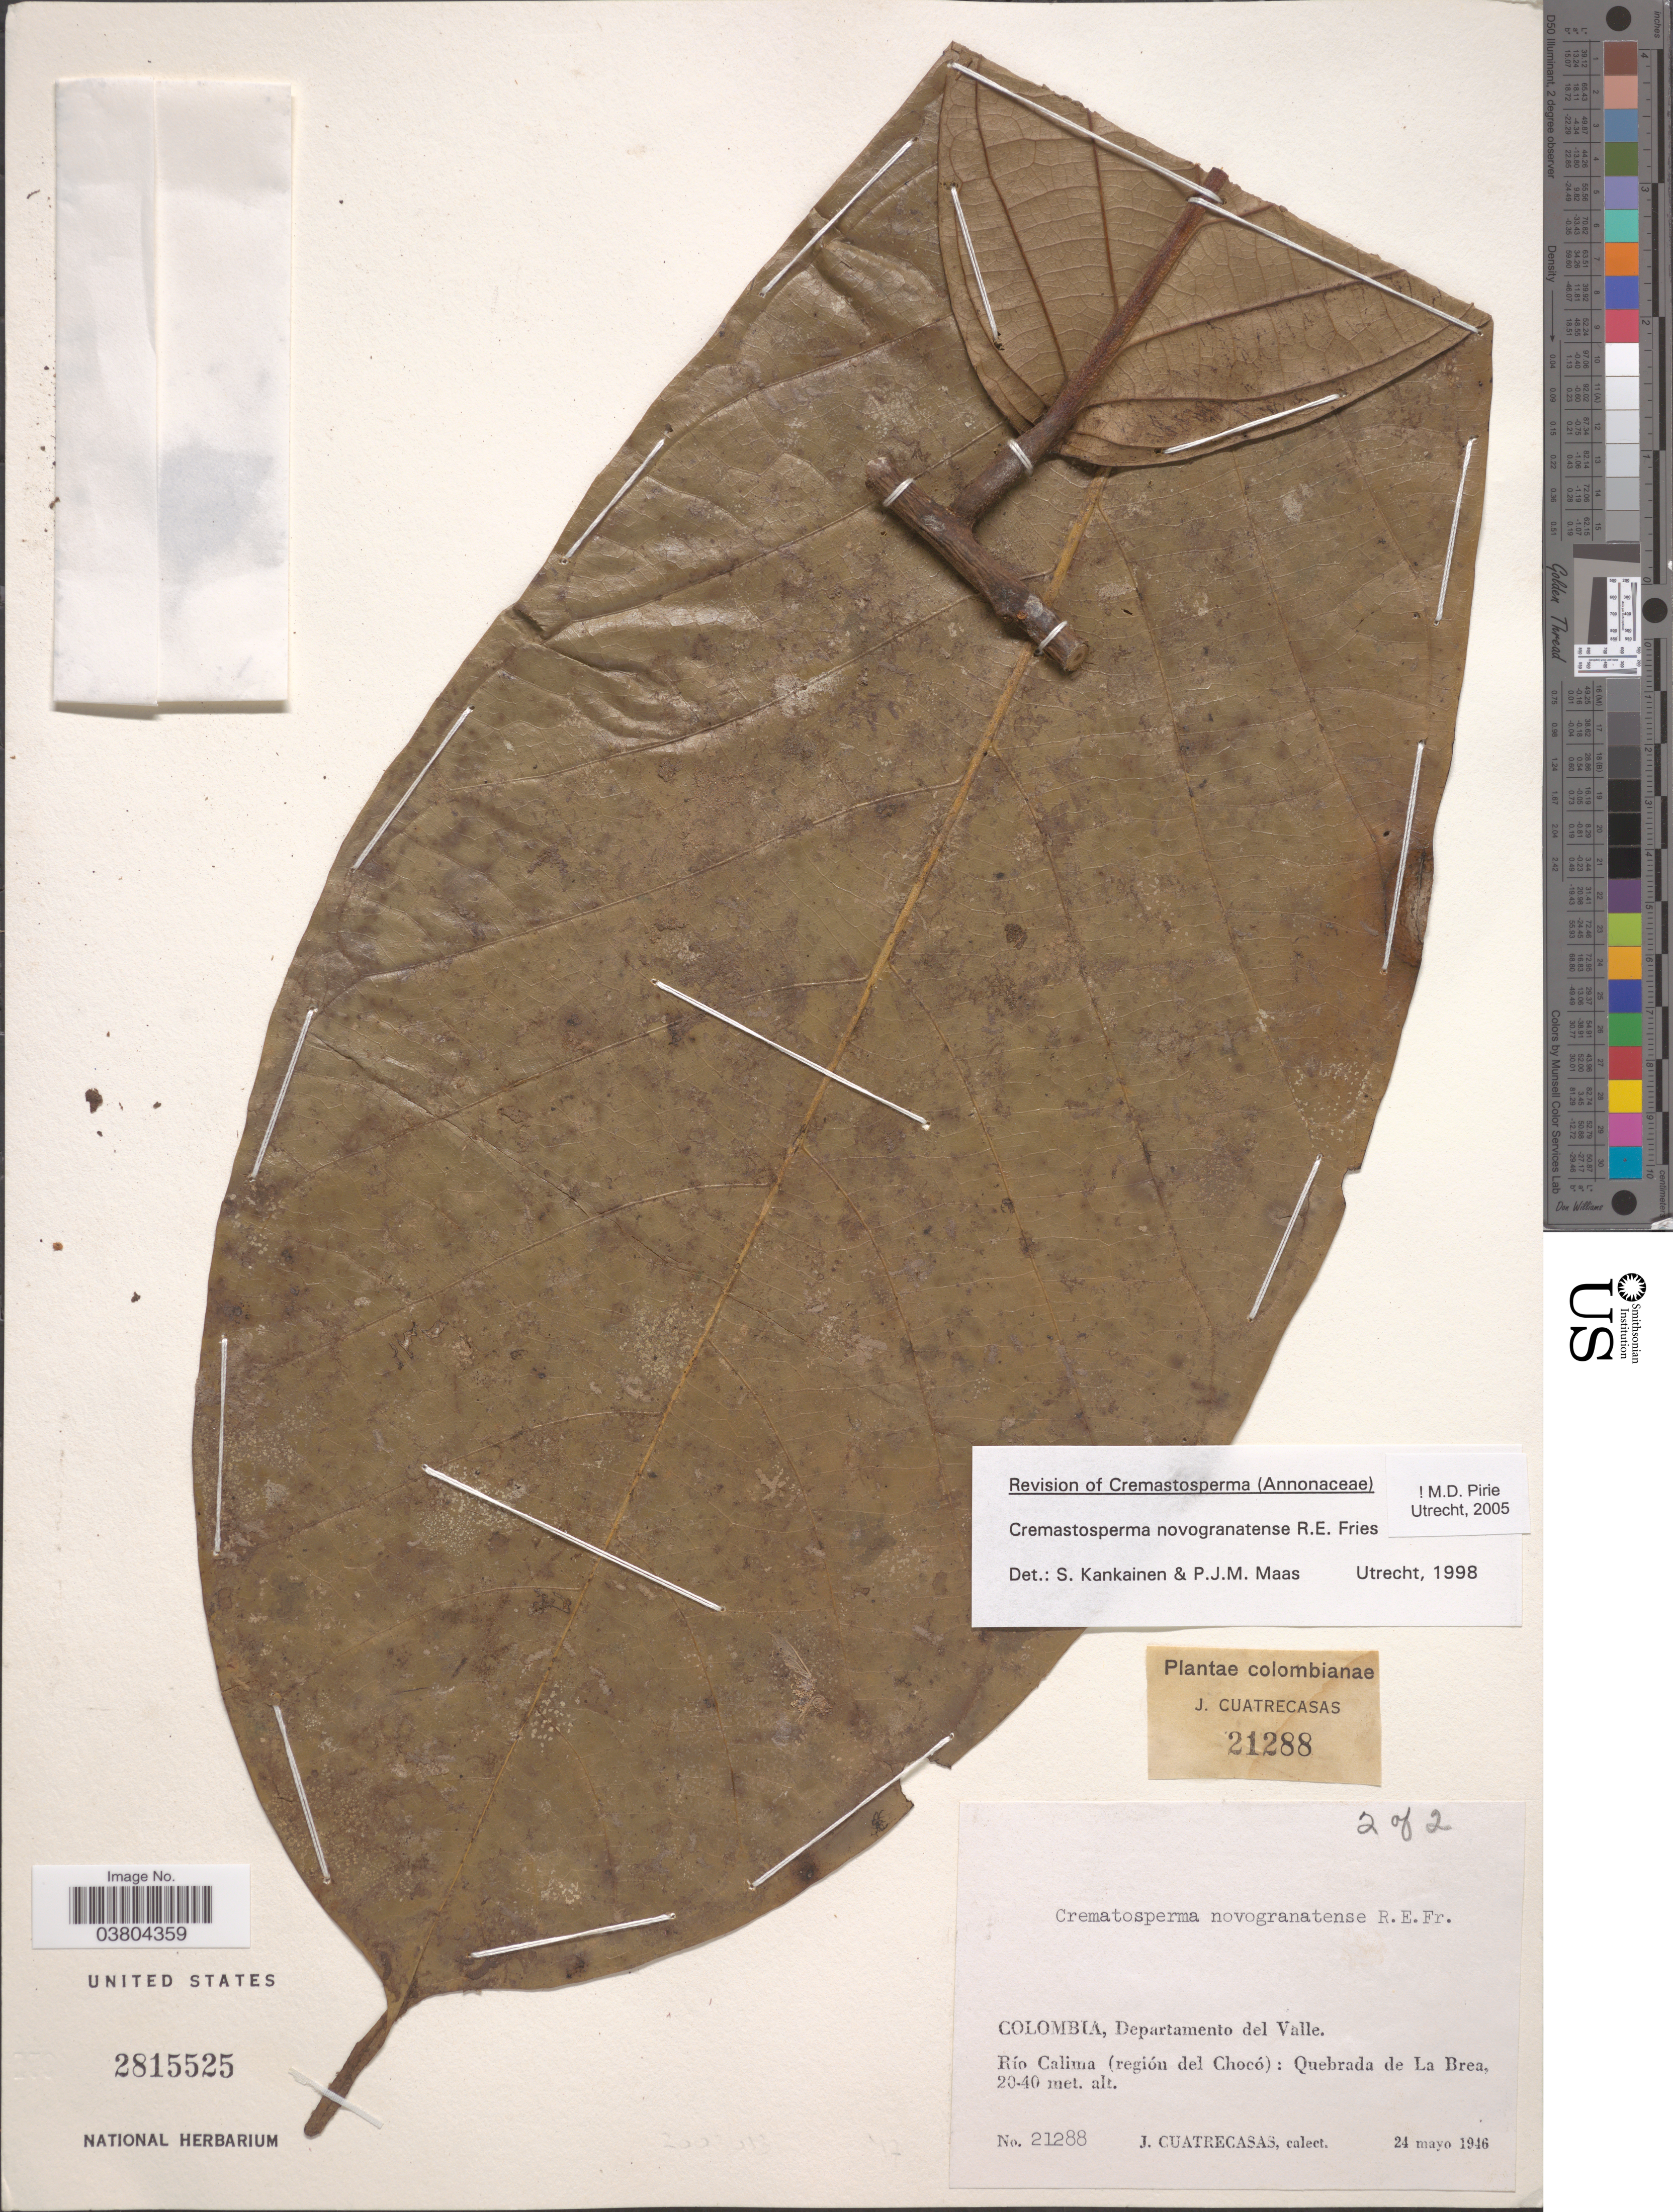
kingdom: Plantae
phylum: Tracheophyta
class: Magnoliopsida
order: Magnoliales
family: Annonaceae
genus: Cremastosperma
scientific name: Cremastosperma novogranatense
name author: R.E. Fr.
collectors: J. Cuatrecasas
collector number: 21288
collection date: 1946-05-24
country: Colombia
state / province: Valle del Cauca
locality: Departamento del Valle. Río Calima (región del Chocó): Quebrada de La Brea.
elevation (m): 20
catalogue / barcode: US 2815525